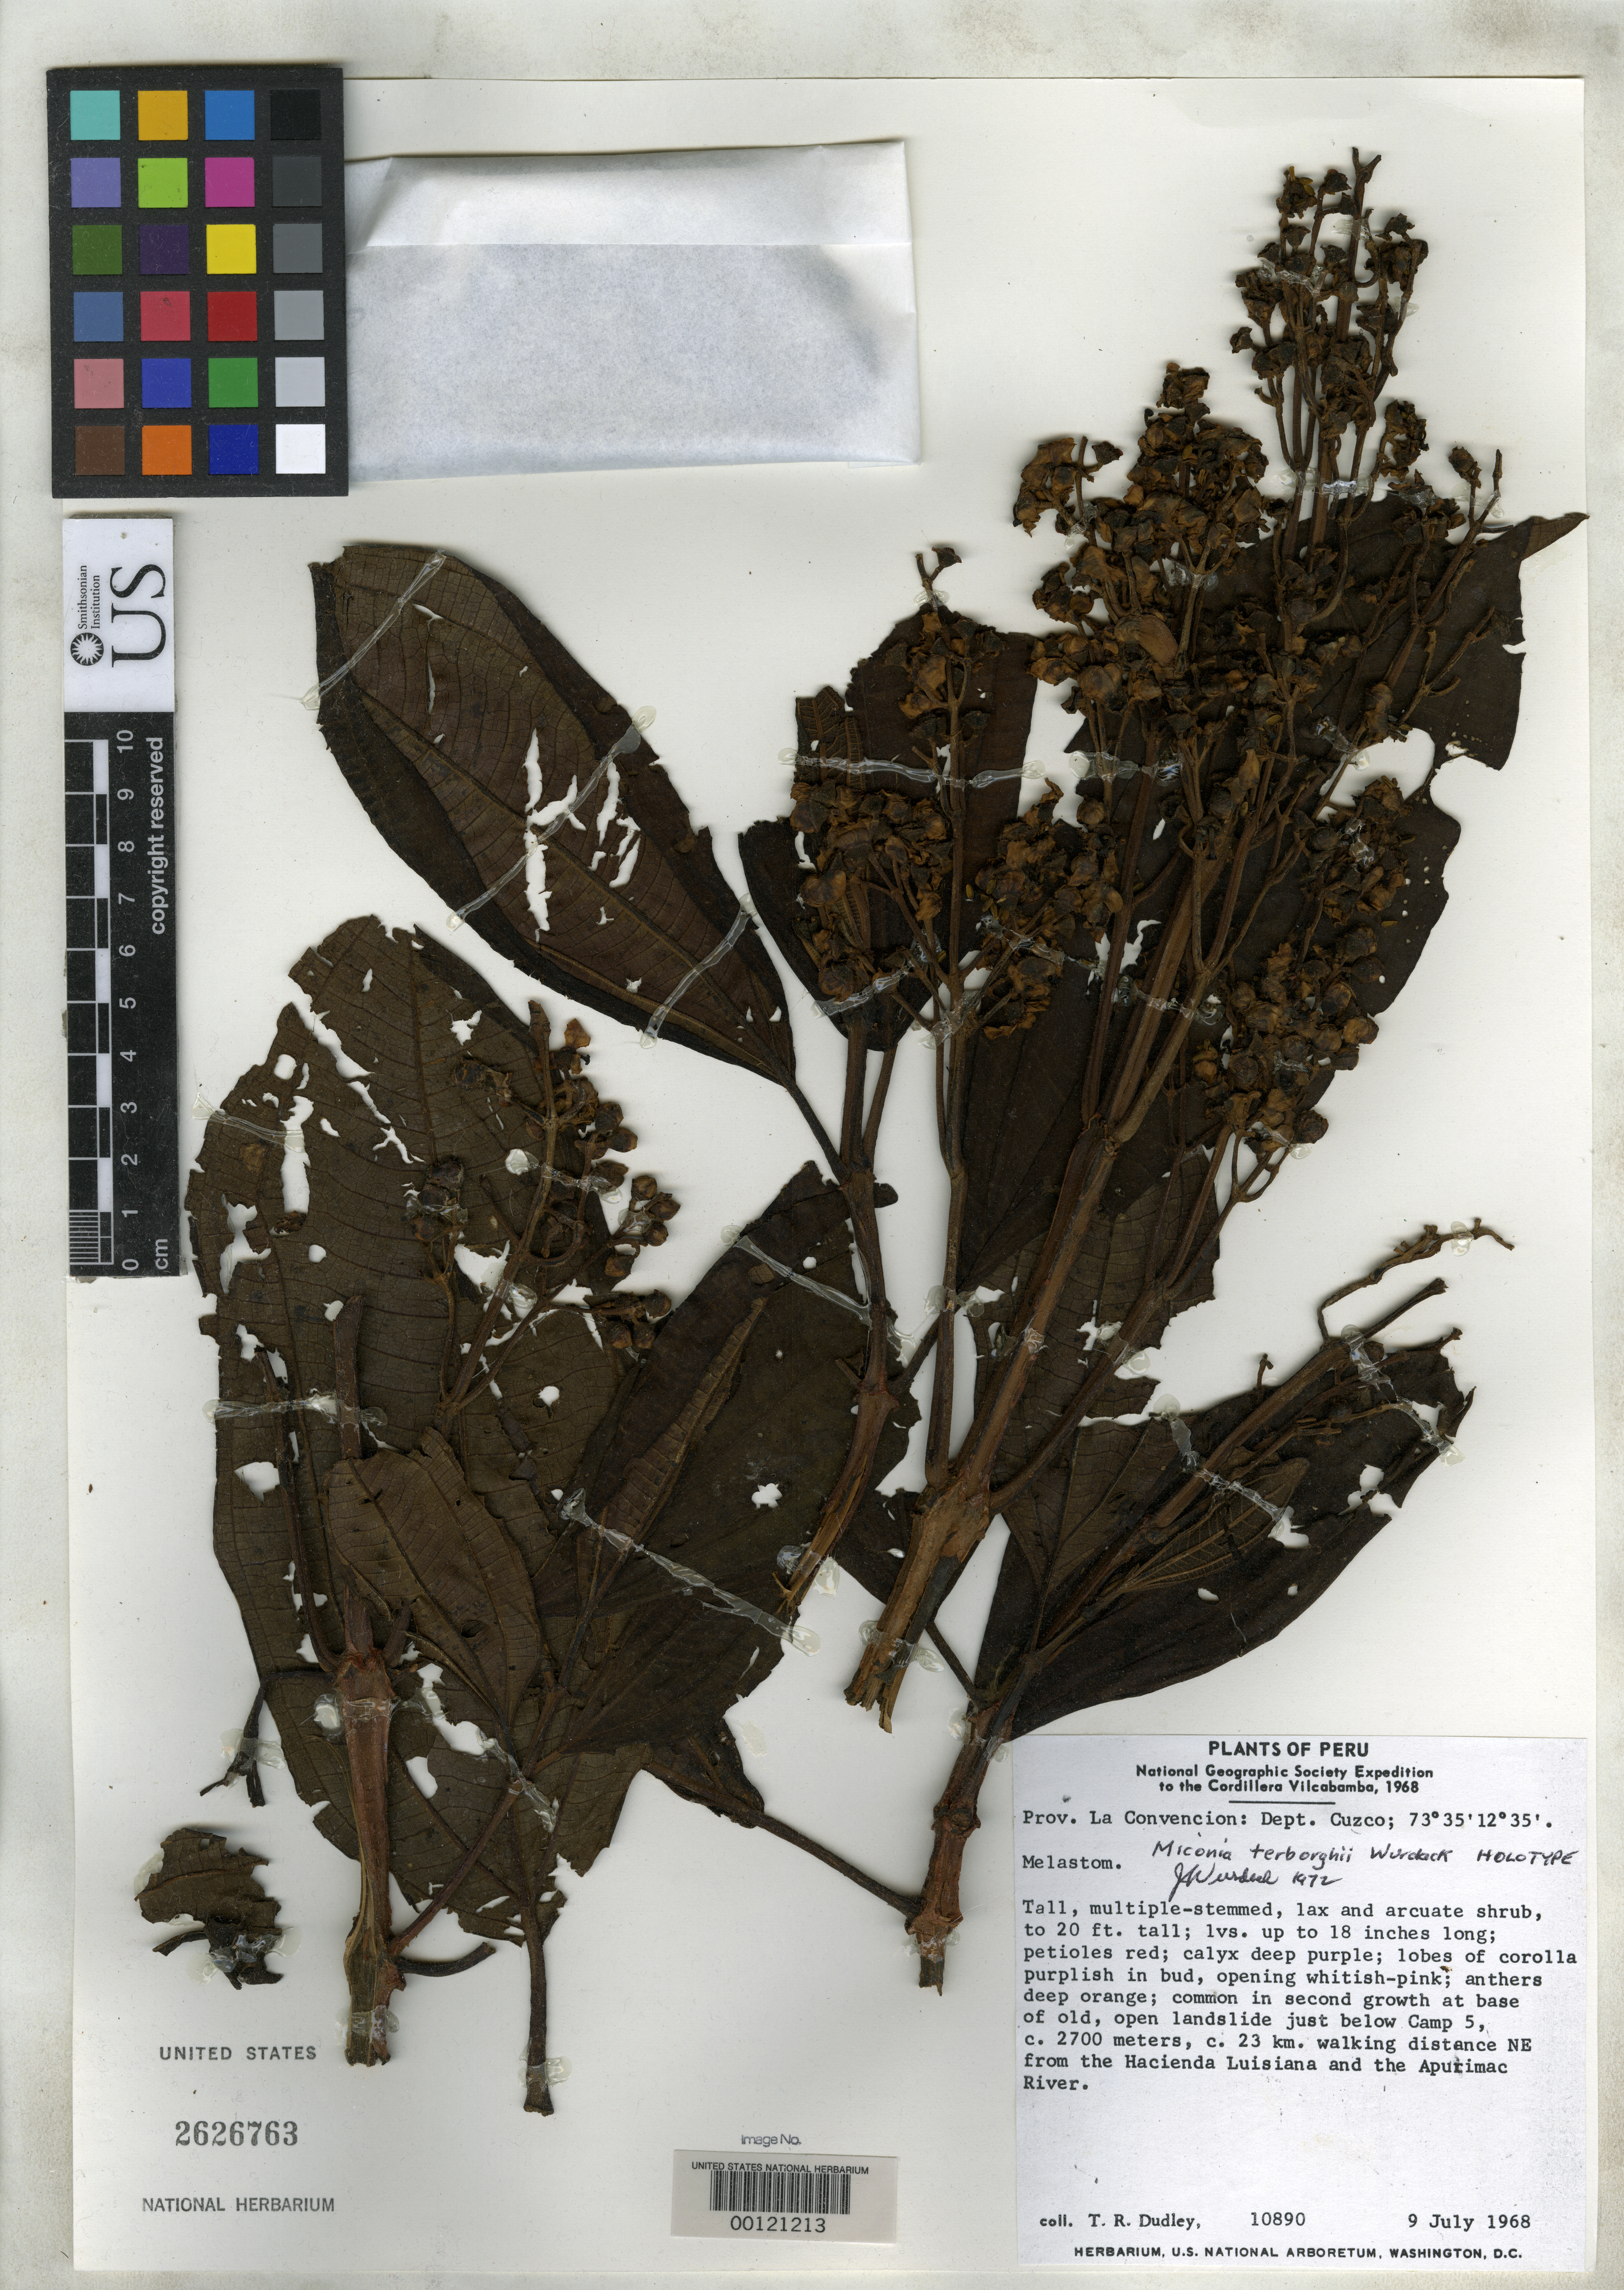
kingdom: Plantae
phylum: Tracheophyta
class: Magnoliopsida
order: Myrtales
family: Melastomataceae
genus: Miconia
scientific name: Miconia terborghii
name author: Wurdack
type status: Holotype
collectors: T. R. Dudley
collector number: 10890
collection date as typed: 09 Jul 1968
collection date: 1968-07-09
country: Peru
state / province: Cusco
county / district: La Convención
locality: Cordillera Vilcabamba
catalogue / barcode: US 2626763